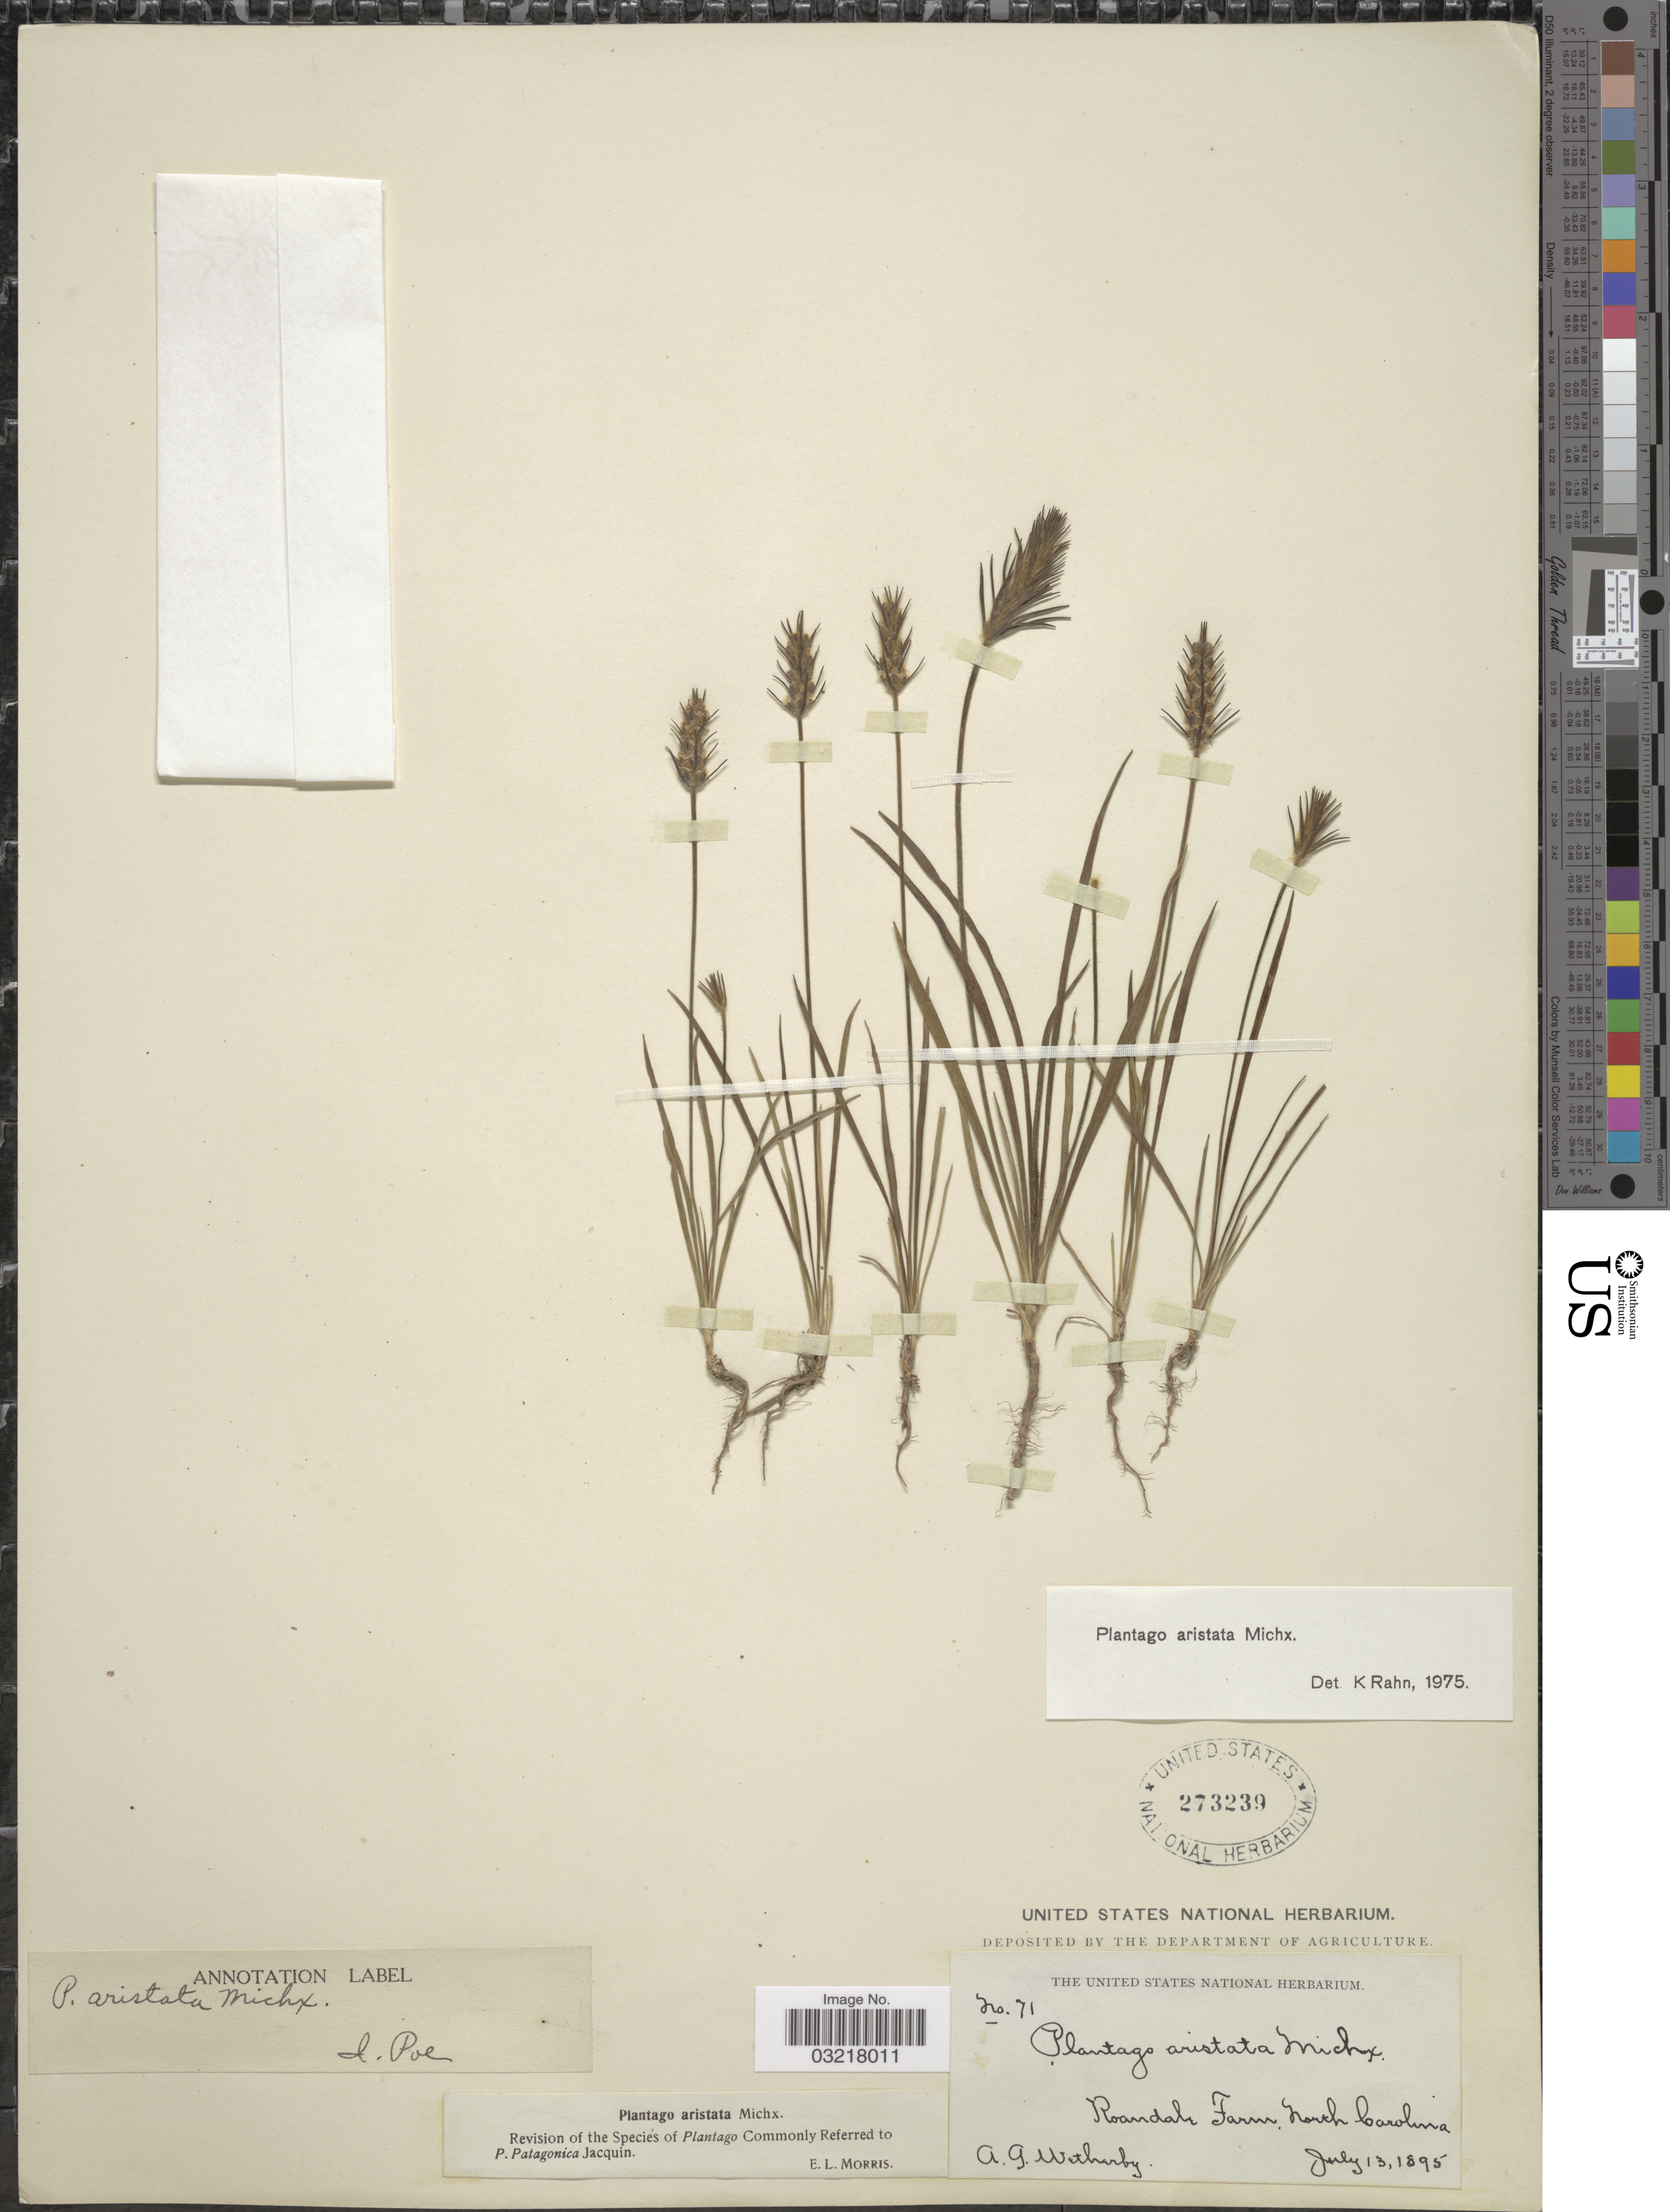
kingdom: Plantae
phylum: Tracheophyta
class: Magnoliopsida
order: Lamiales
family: Plantaginaceae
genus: Plantago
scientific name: Plantago aristata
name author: Michx.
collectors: A. Wetherby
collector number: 71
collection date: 1895-07-13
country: United States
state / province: North Carolina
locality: Roandale Farm.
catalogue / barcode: US 273239